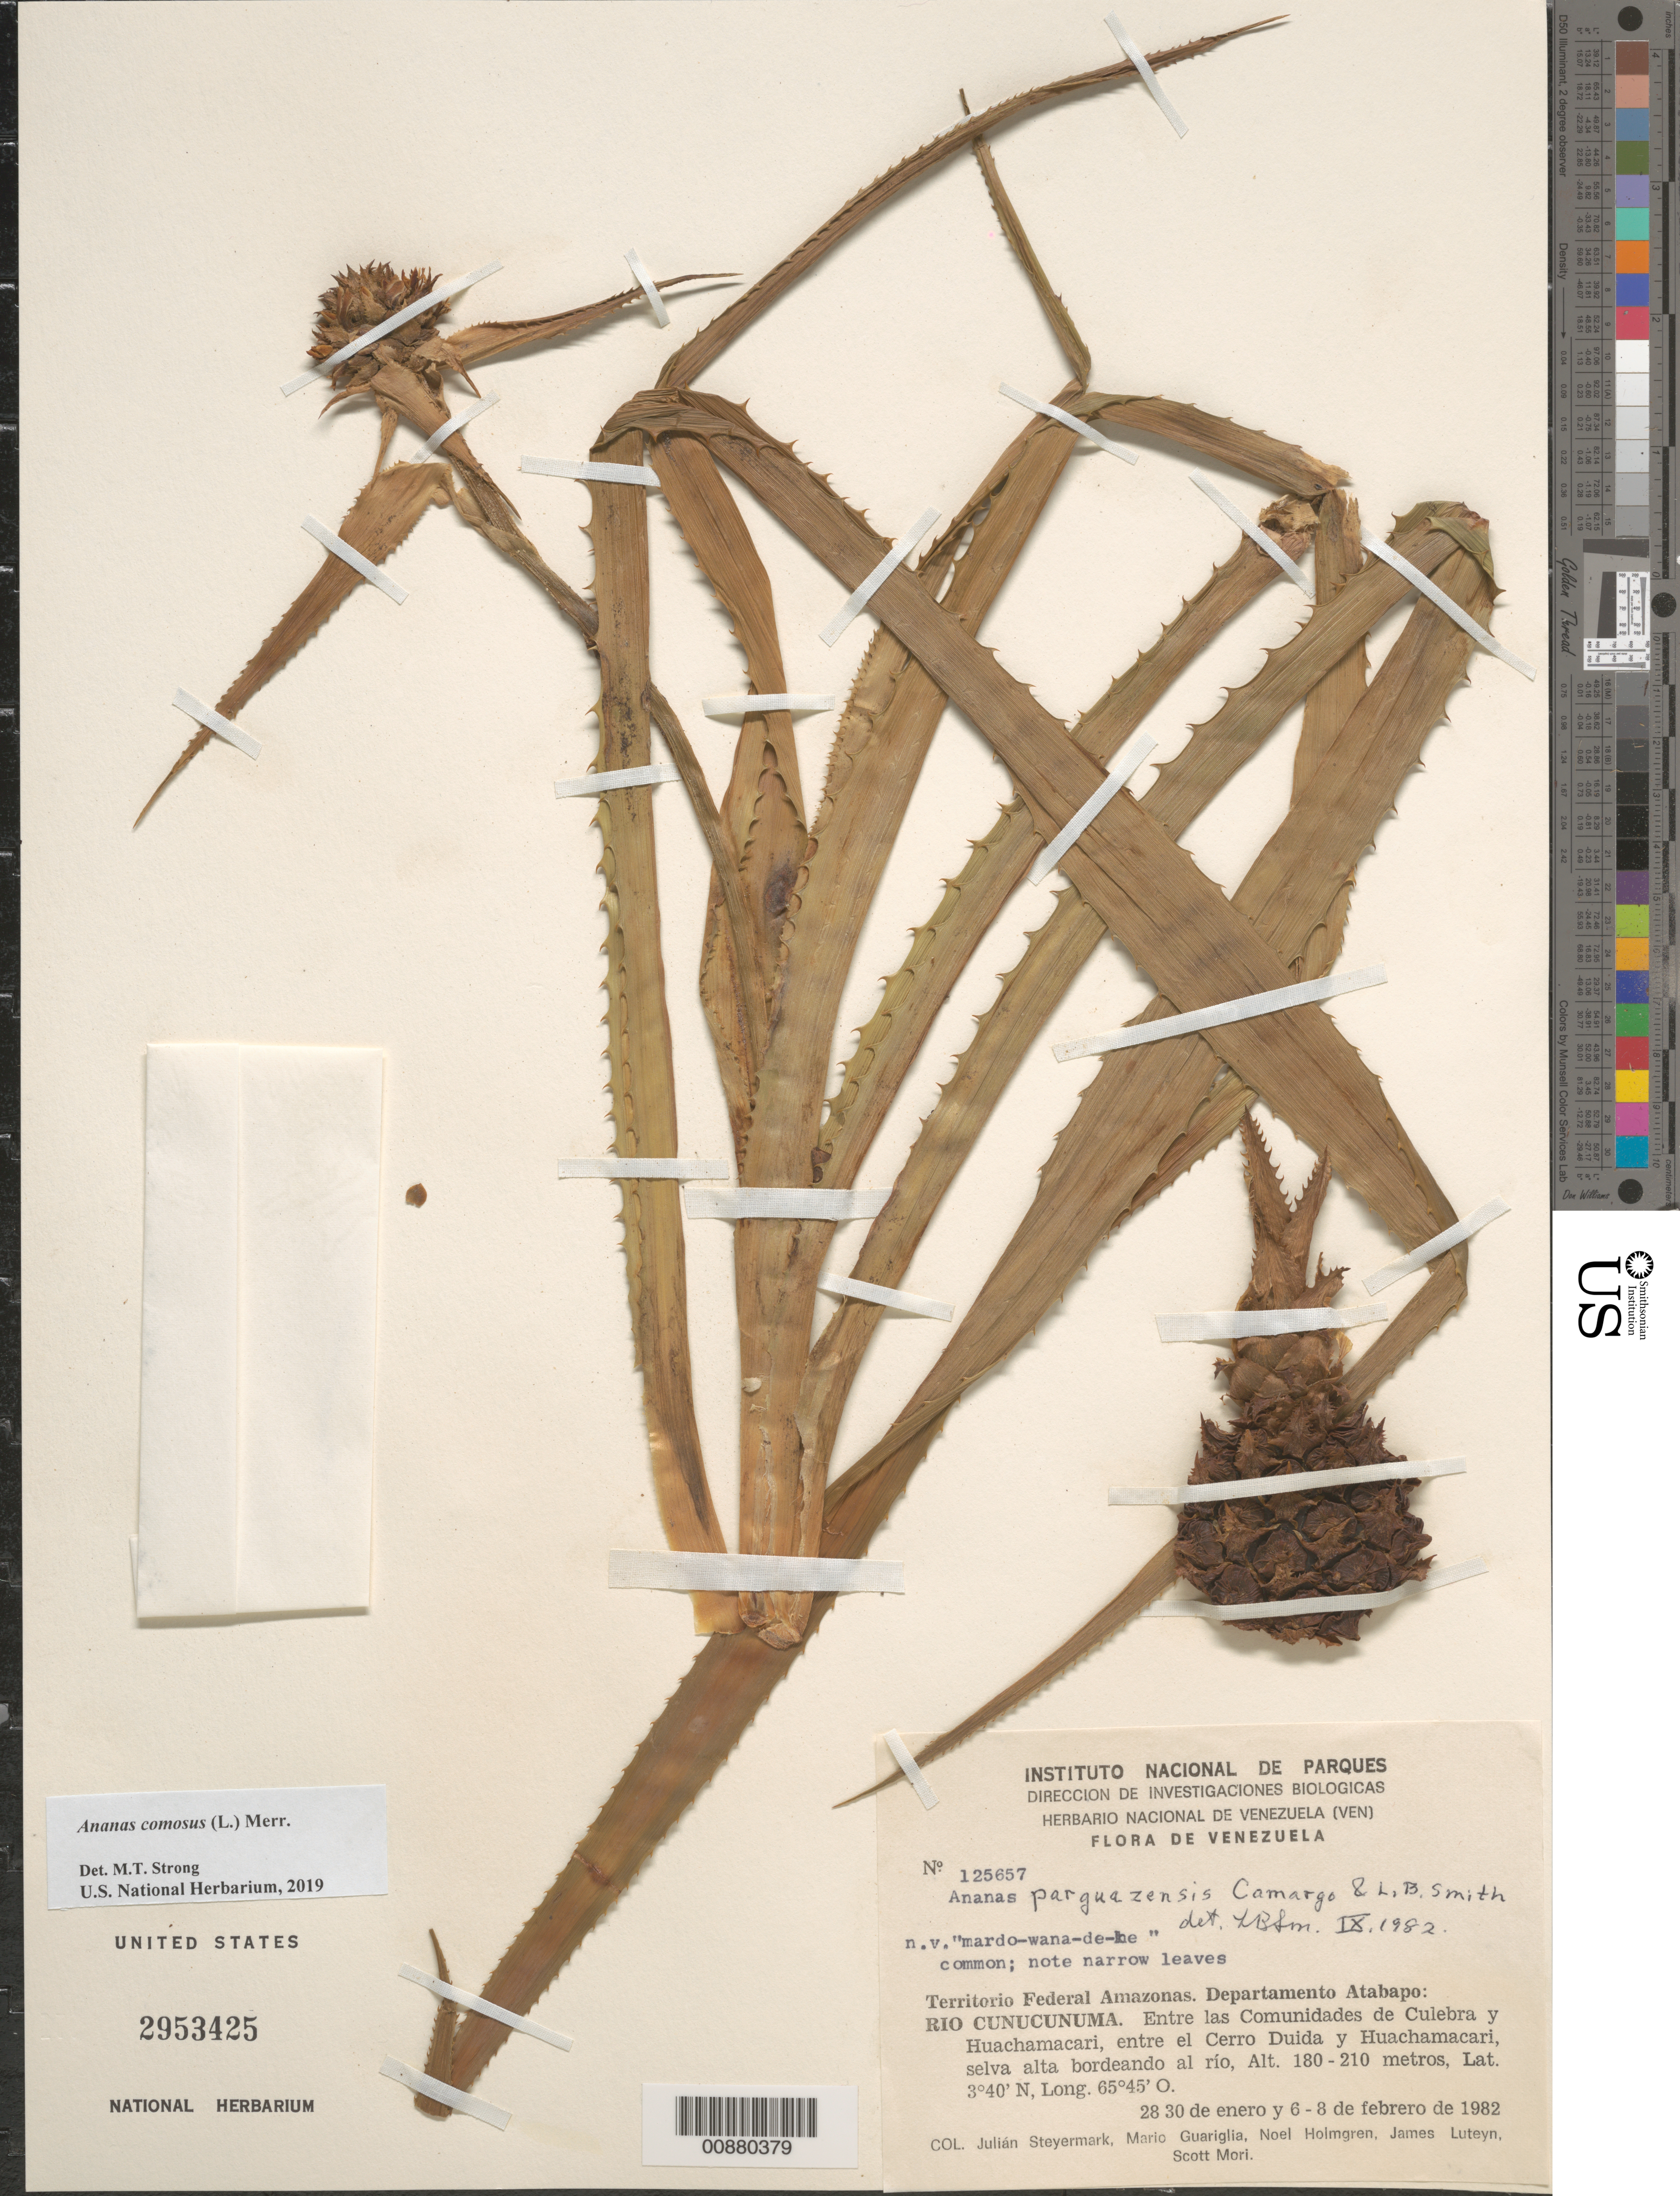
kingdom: Plantae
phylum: Tracheophyta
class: Liliopsida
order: Poales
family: Bromeliaceae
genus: Ananas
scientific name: Ananas comosus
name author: (L.) Merr.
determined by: Strong, Mark T., (BOT), Smithsonian Institution - National Museum of Natural History (UNITED STATES)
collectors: J. Steyermark, M. Guariglia P., N. H. Holmgren, J. L. Luteyn & S. Mori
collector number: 125657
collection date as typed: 28-Jan-82 to 8-Feb-82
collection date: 1982-01-28/1982-02-08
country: Venezuela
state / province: Amazonas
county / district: Atabapo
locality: Río Cunucunuma, entre las Communidades de Culebra y Huachamacari, entre el Cerro Duida y Huachamacari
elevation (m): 180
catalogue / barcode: US 2953425